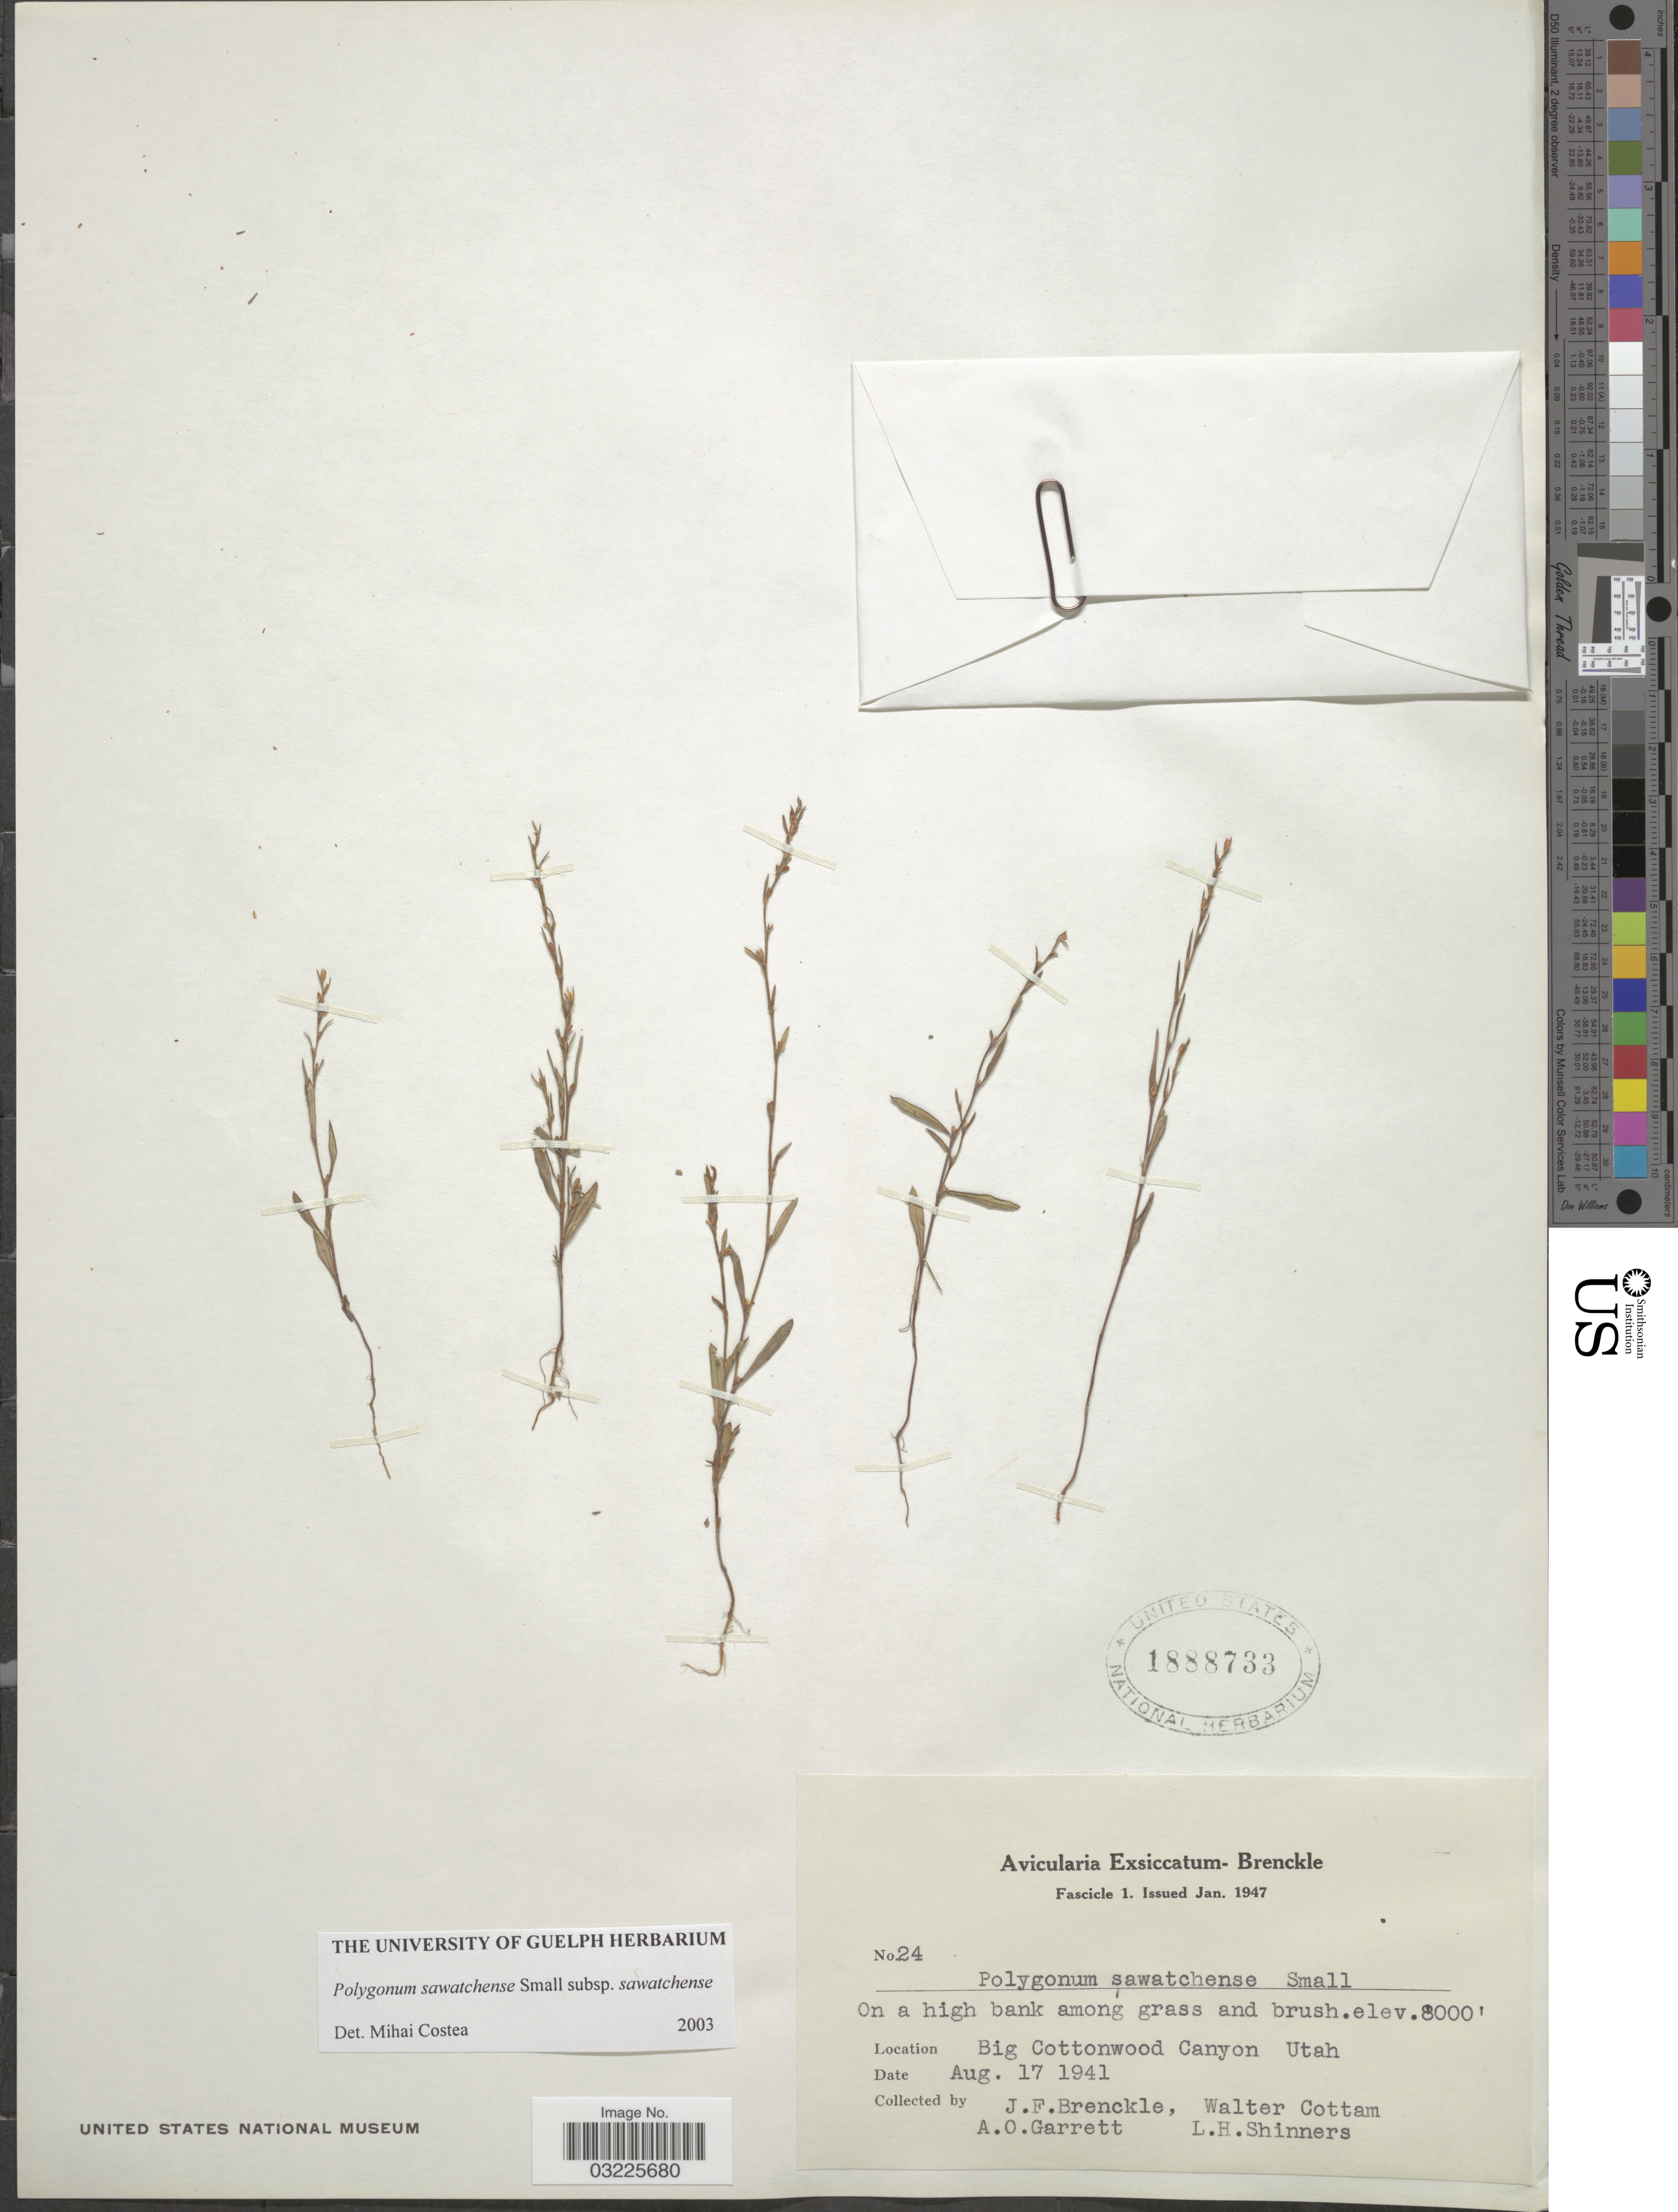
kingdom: Plantae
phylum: Tracheophyta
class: Magnoliopsida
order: Caryophyllales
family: Polygonaceae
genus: Polygonum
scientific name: Polygonum sawatchense subsp. sawatchense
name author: Small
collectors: J. Brenckle, W. Cottam, A. O. Garrett & L. H. Shinners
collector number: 24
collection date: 1941-08-17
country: United States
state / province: Utah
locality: Big Cottonwood Canyon.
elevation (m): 2438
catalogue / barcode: US 1888733